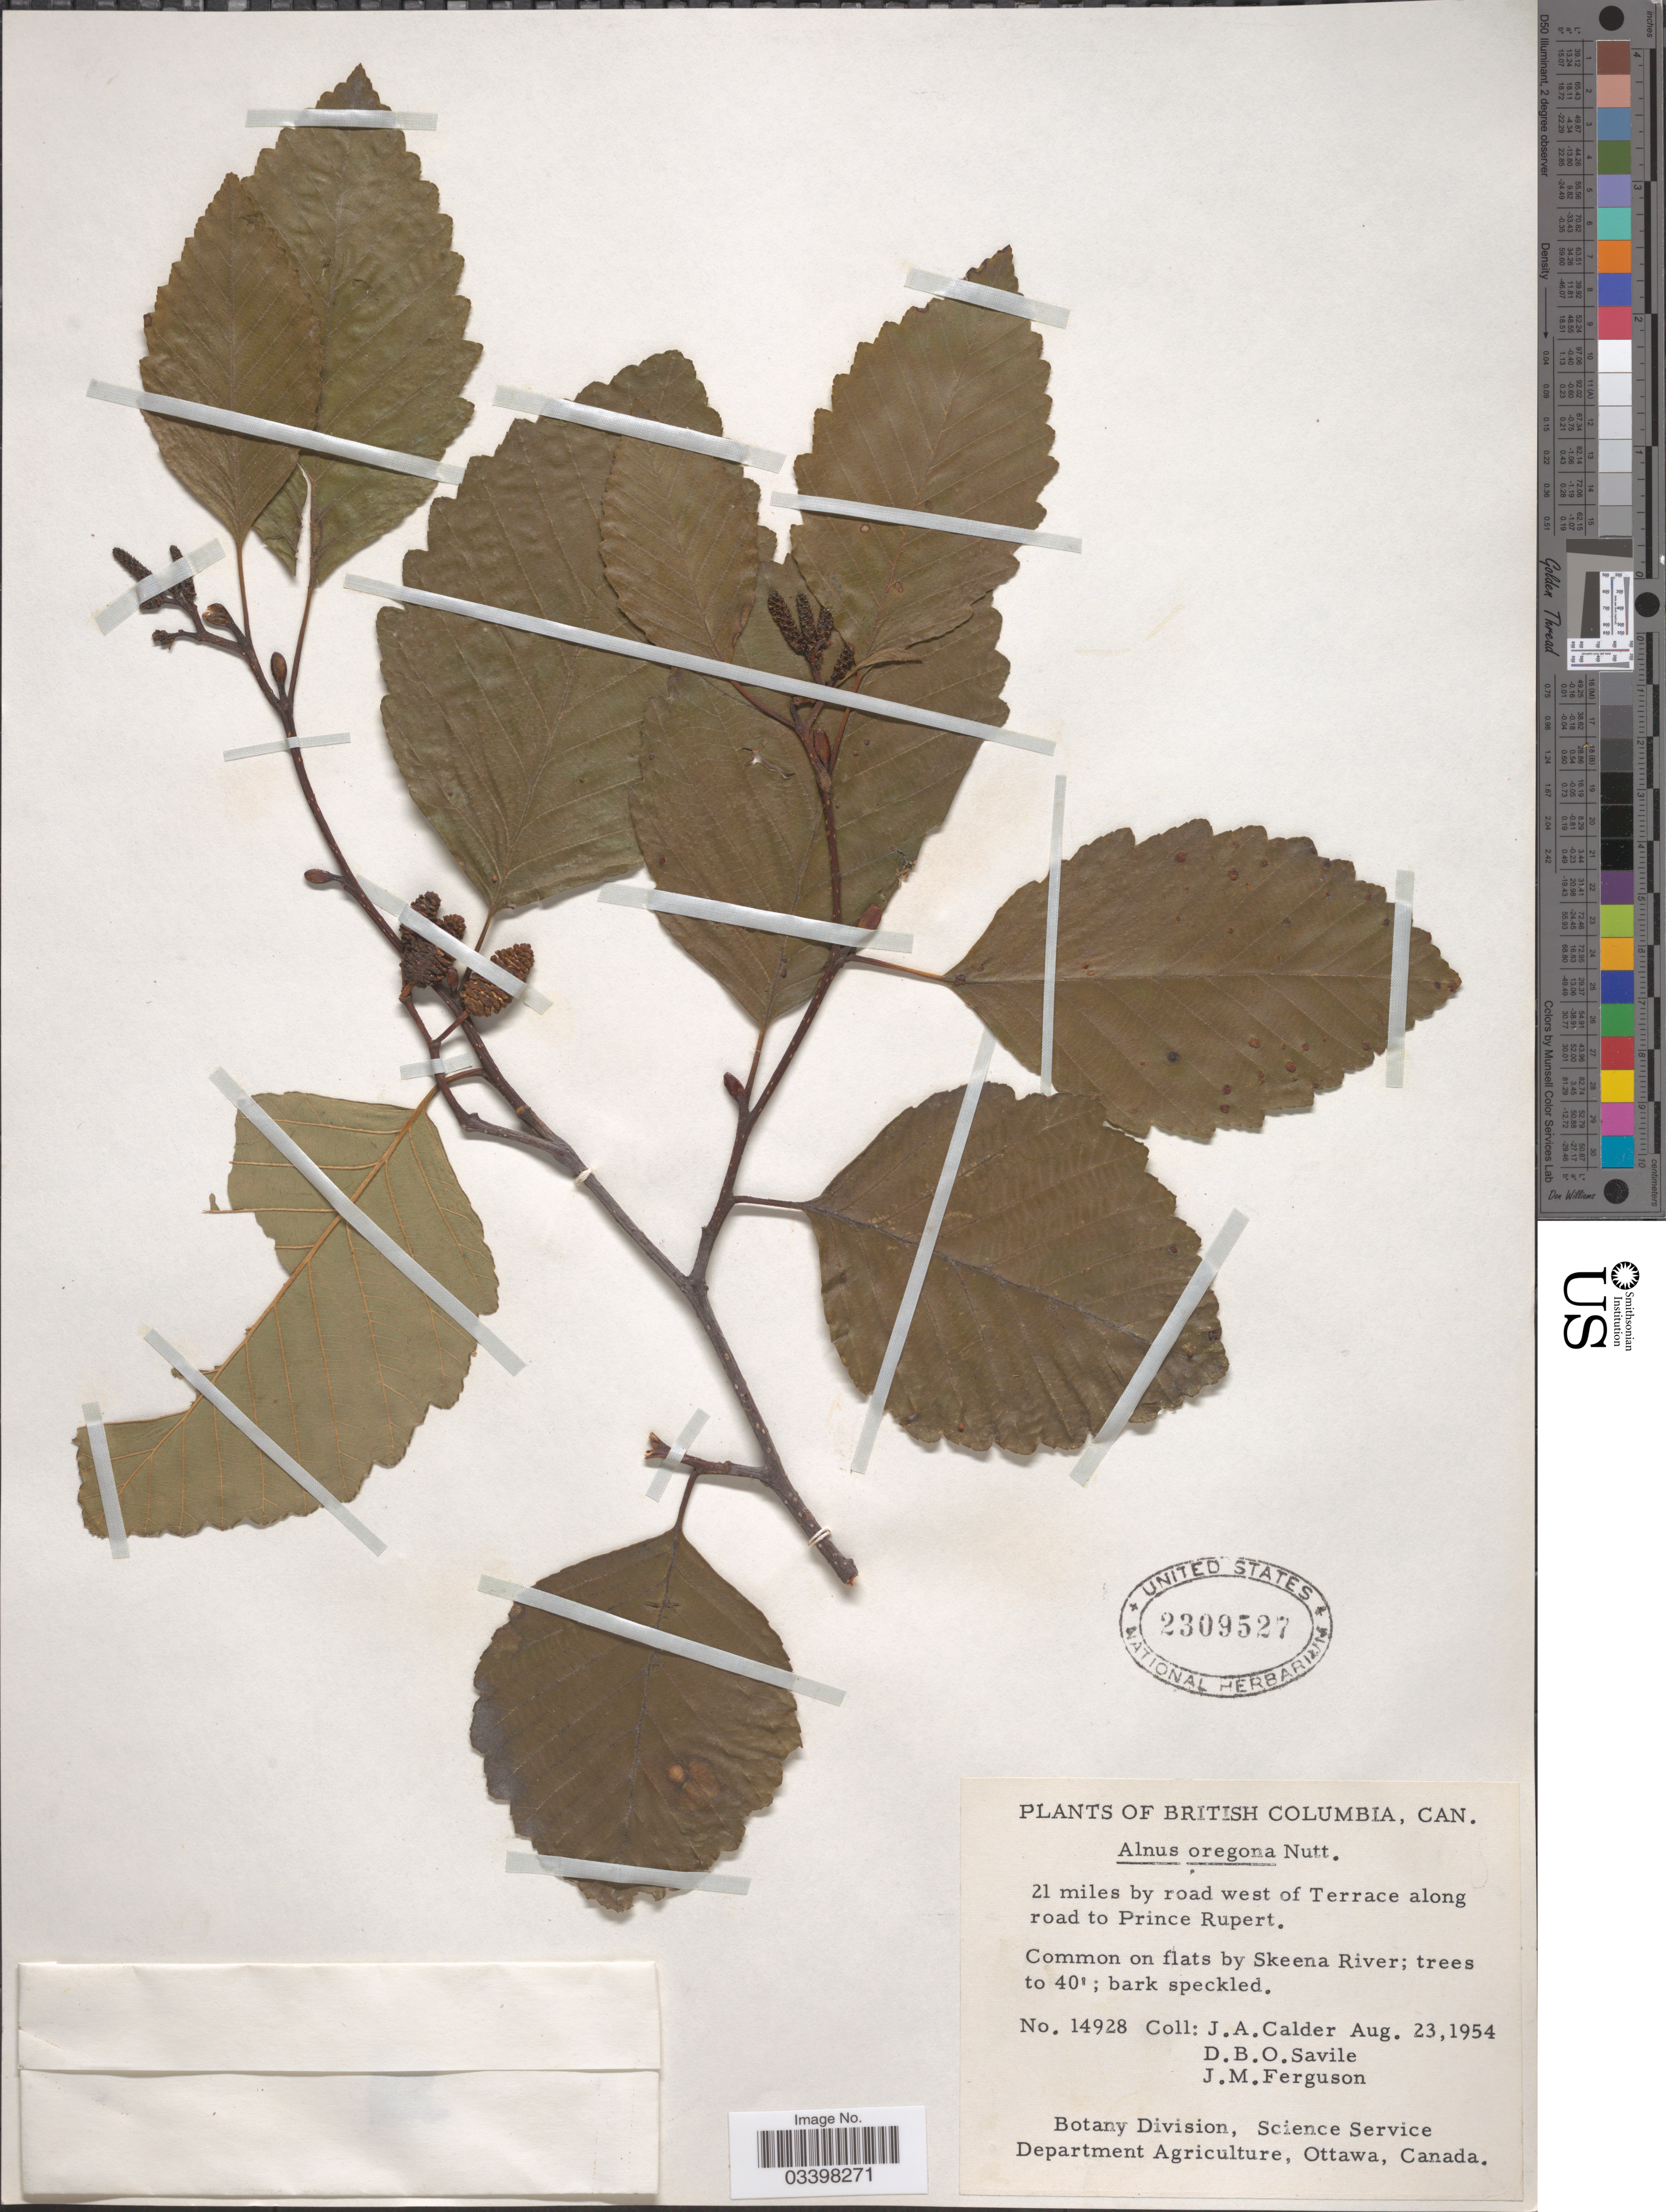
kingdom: Plantae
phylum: Tracheophyta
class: Magnoliopsida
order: Fagales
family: Betulaceae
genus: Alnus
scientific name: Alnus rubra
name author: Bong.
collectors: J. A. Calder, D. Savile & J. M. Ferguson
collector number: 14928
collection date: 1954-08-23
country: Canada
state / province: British Columbia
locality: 21 miles by road west of Terrace along road to Prince Rupert. By Skeena River.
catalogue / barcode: US 2309527